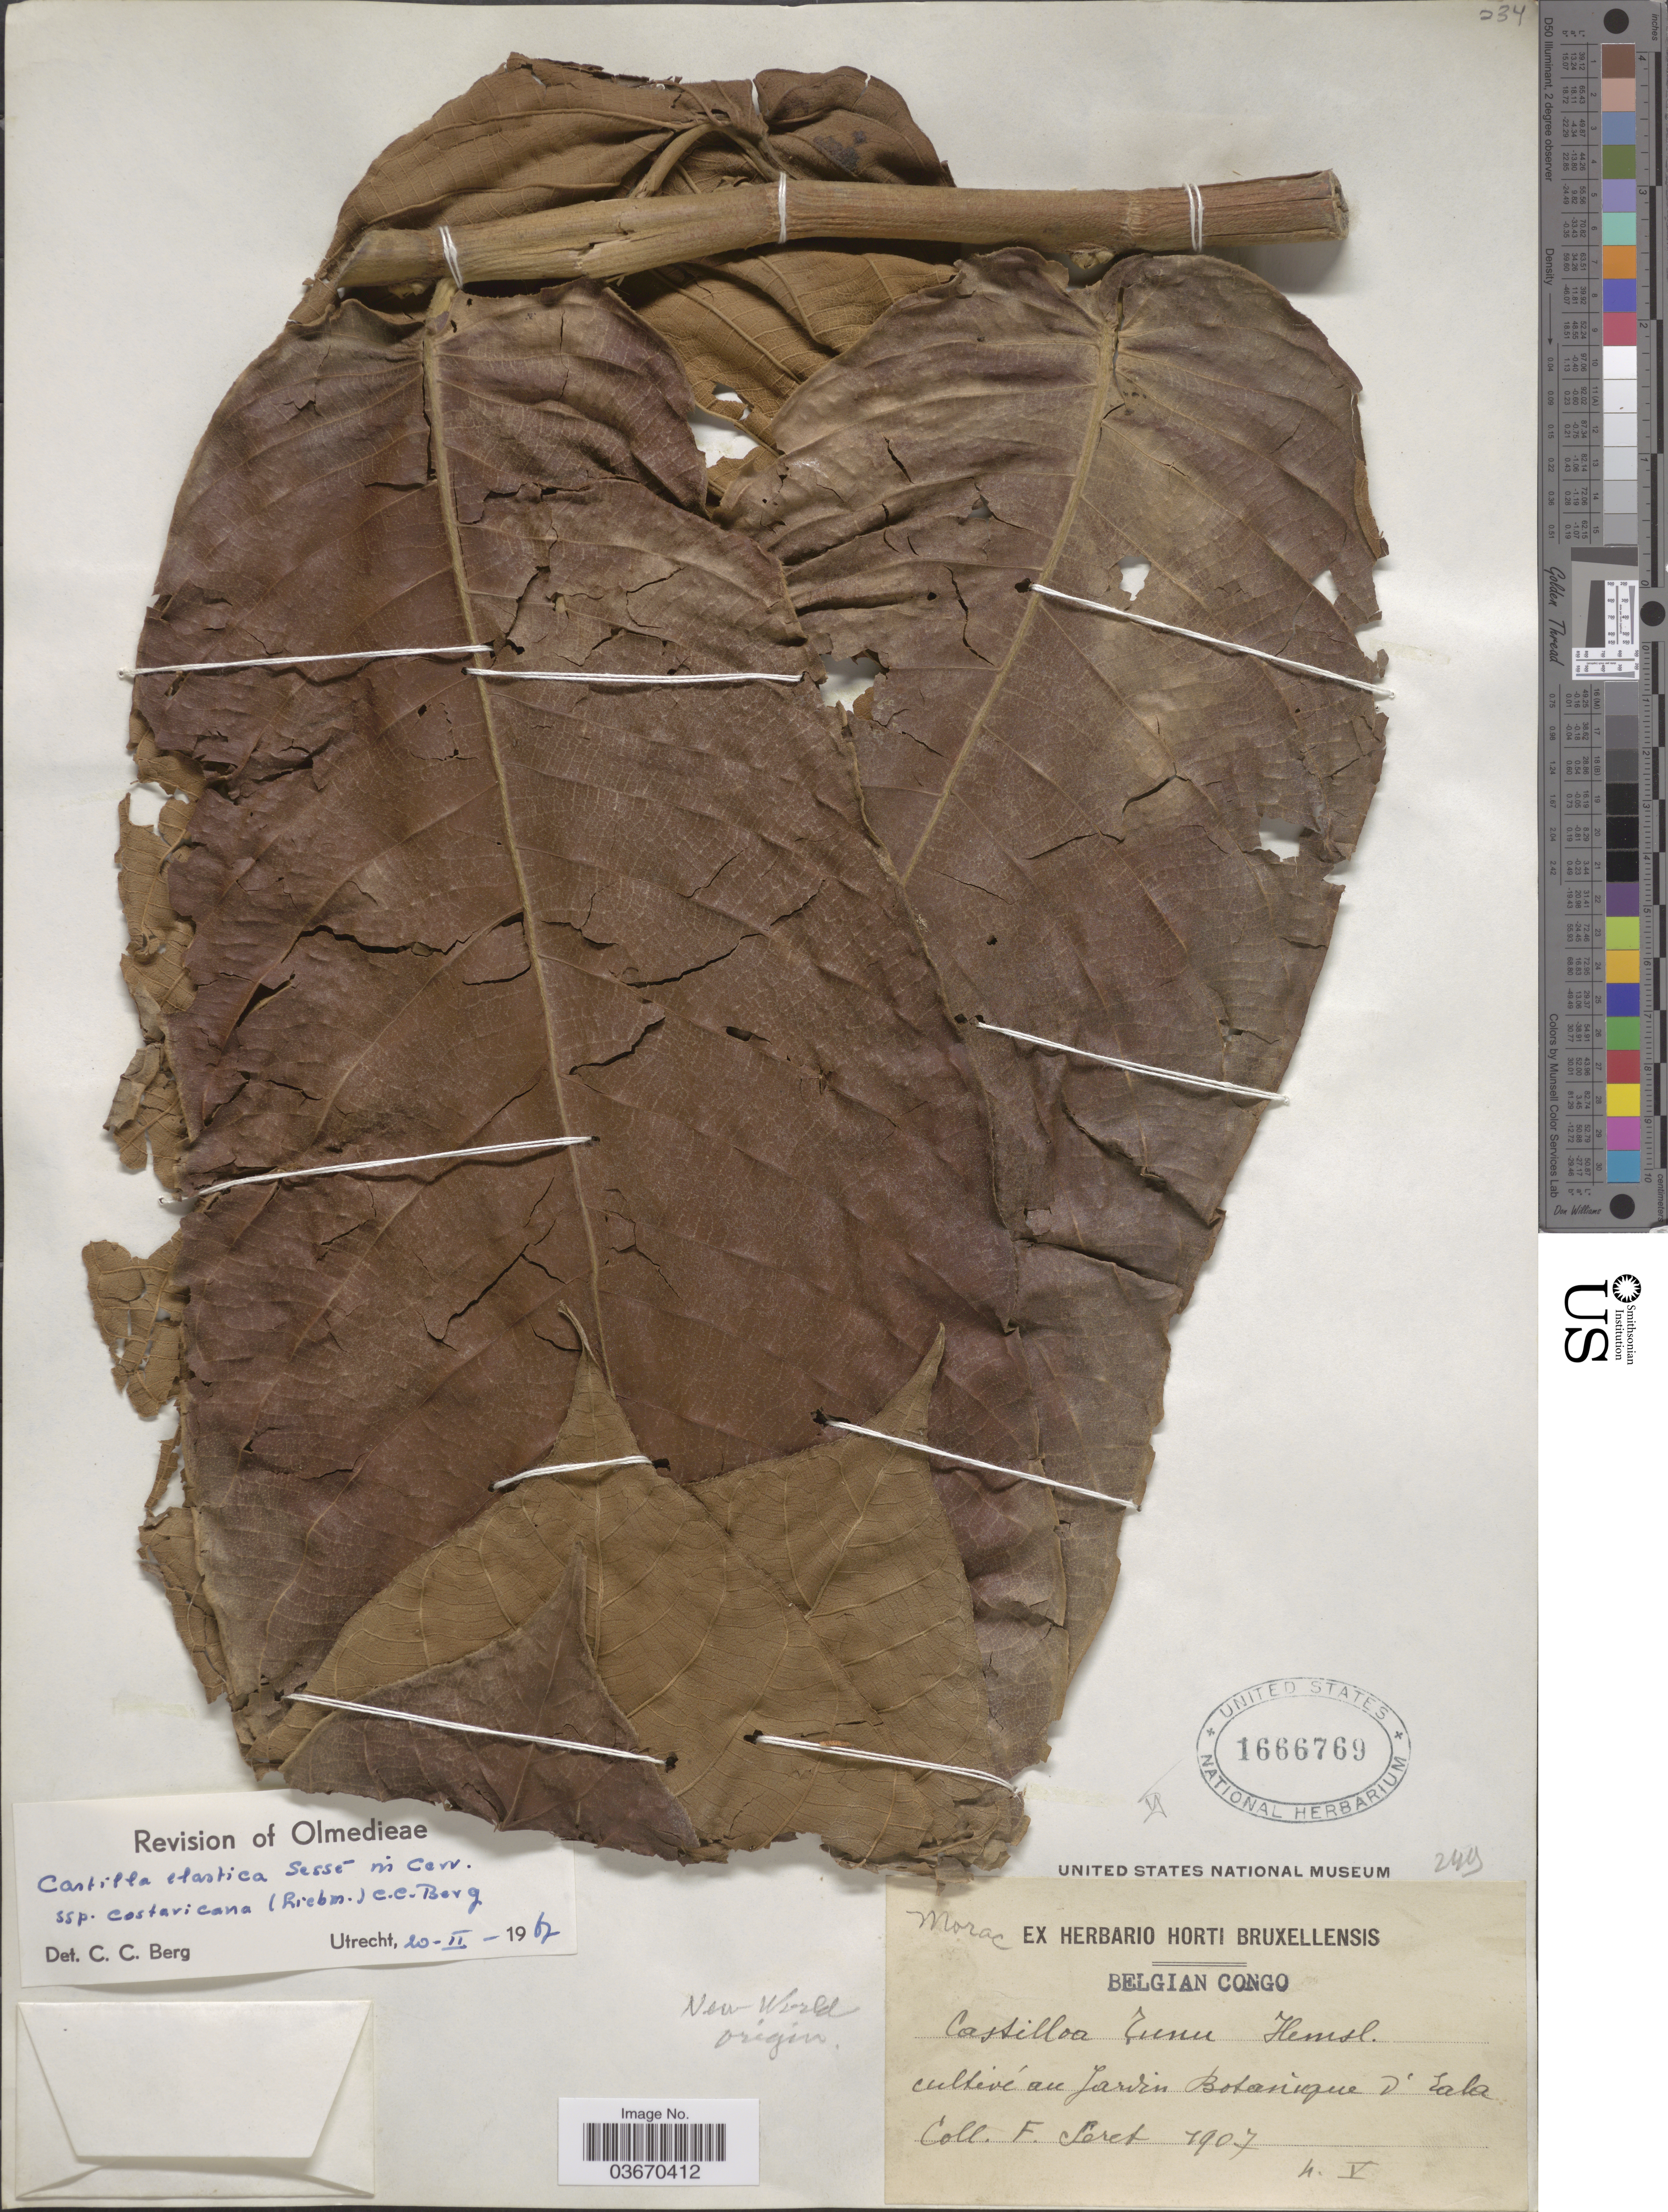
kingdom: Plantae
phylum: Tracheophyta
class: Magnoliopsida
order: Rosales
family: Moraceae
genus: Castilla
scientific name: Castilla elastica var. elastica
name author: Sessé ex Cerv.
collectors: F. Seret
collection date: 1907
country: Congo, Democratic Republic of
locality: Belgian Congo. Jardin Botanique d'Eala.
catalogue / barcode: US 1666769